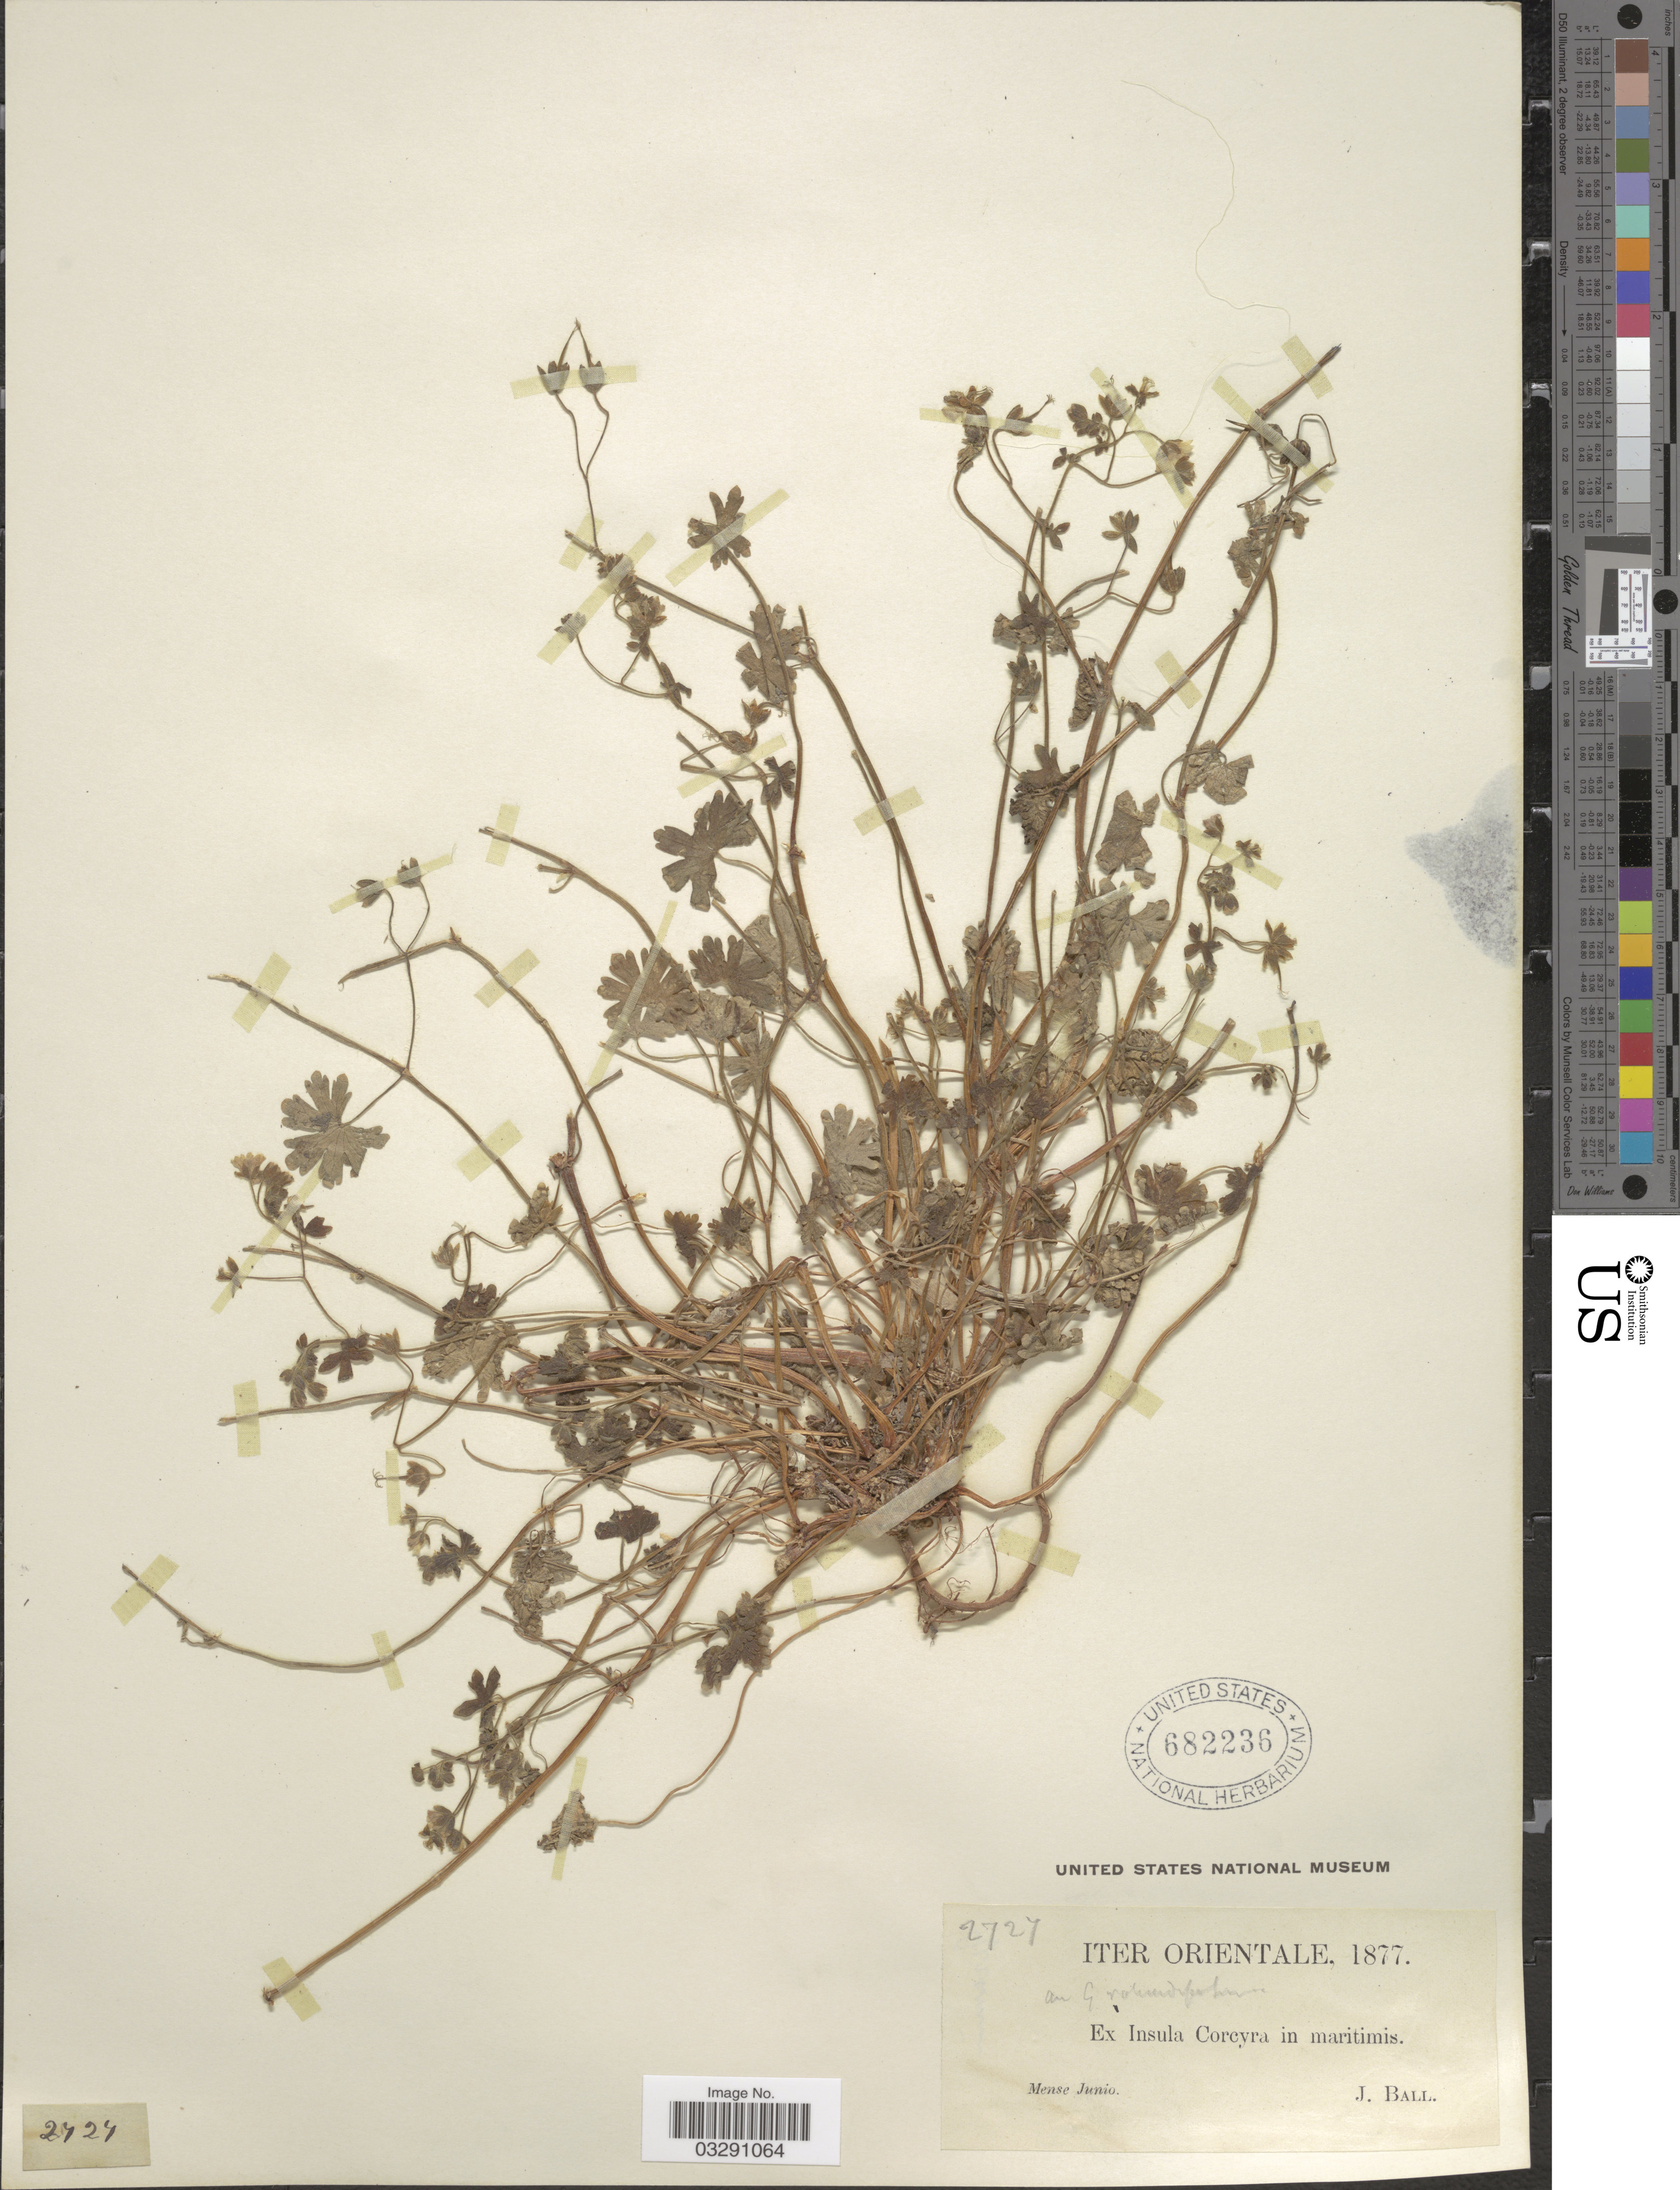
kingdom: Plantae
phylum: Tracheophyta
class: Magnoliopsida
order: Geraniales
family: Geraniaceae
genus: Geranium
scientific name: Geranium sp.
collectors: J. Ball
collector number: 2727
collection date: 1877-06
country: Greece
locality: Iter Orientale. Ex Insula Corcyra in maritimis.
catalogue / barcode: US 682236